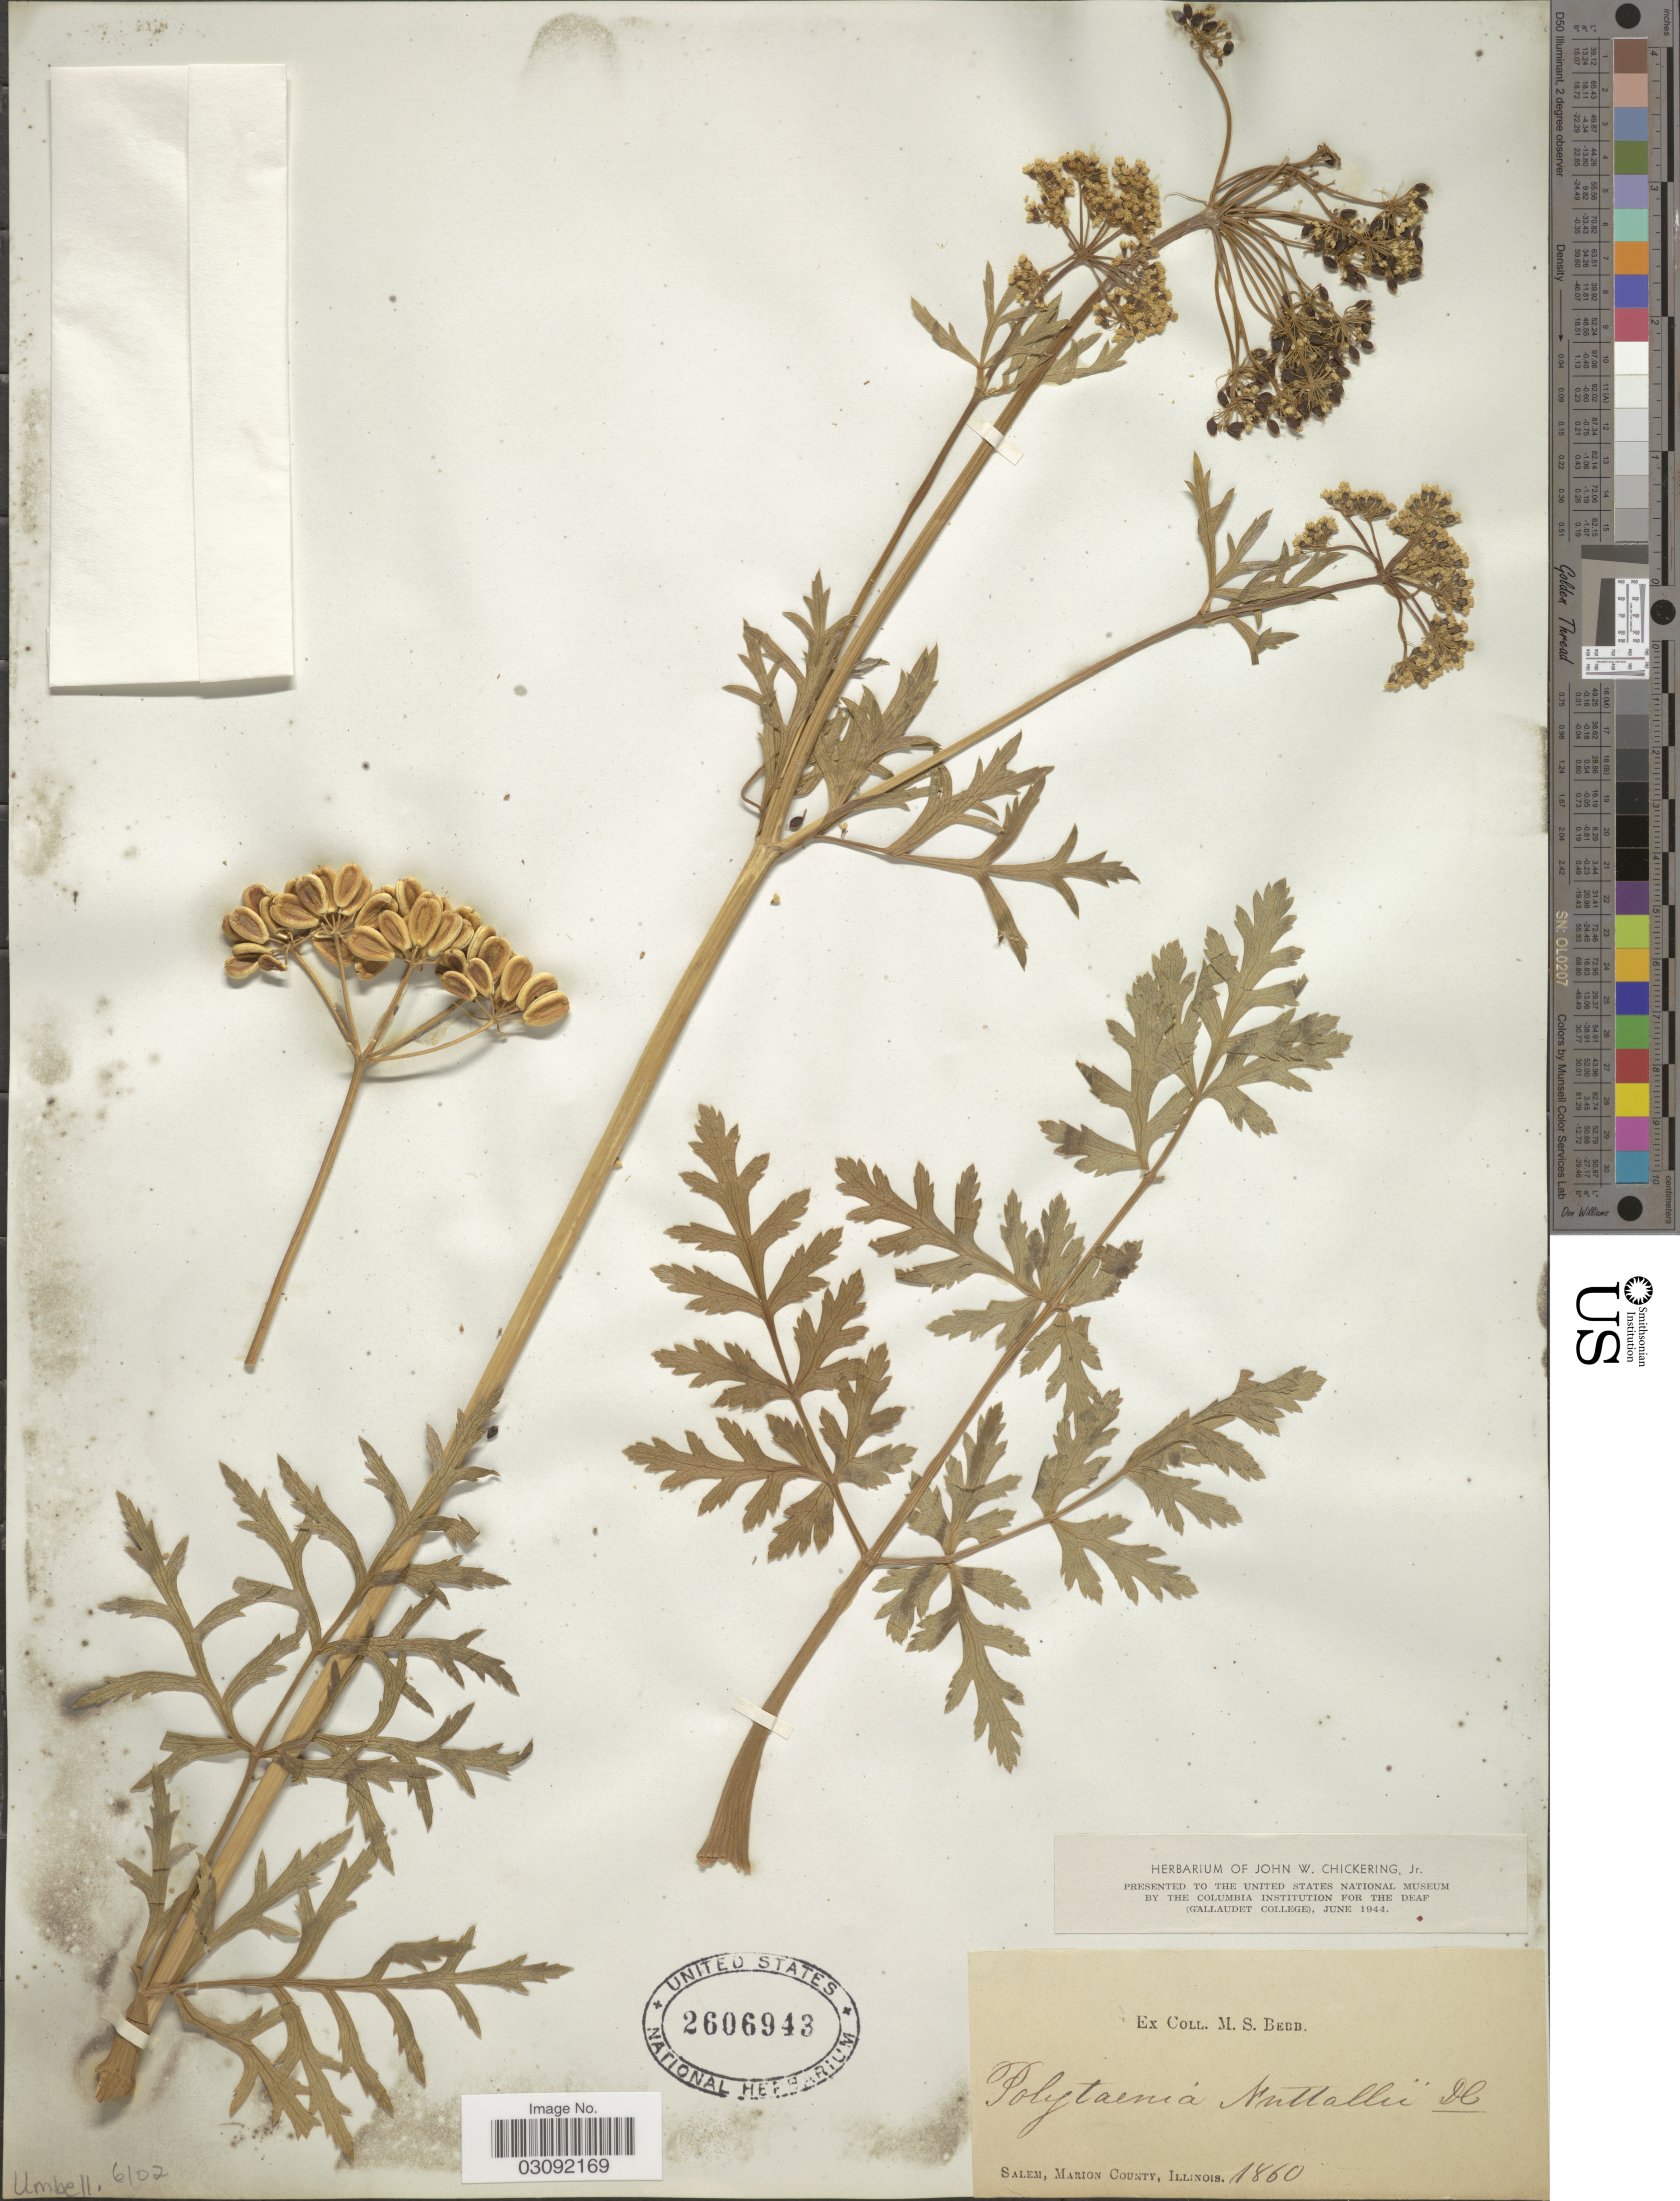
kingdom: Plantae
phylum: Tracheophyta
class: Magnoliopsida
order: Apiales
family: Apiaceae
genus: Polytaenia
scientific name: Polytaenia nuttallii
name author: DC.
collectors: ex Herb. M. S. Bebb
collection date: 1860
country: United States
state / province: Illinois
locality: Salem, Marion County.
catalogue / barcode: US 2606943